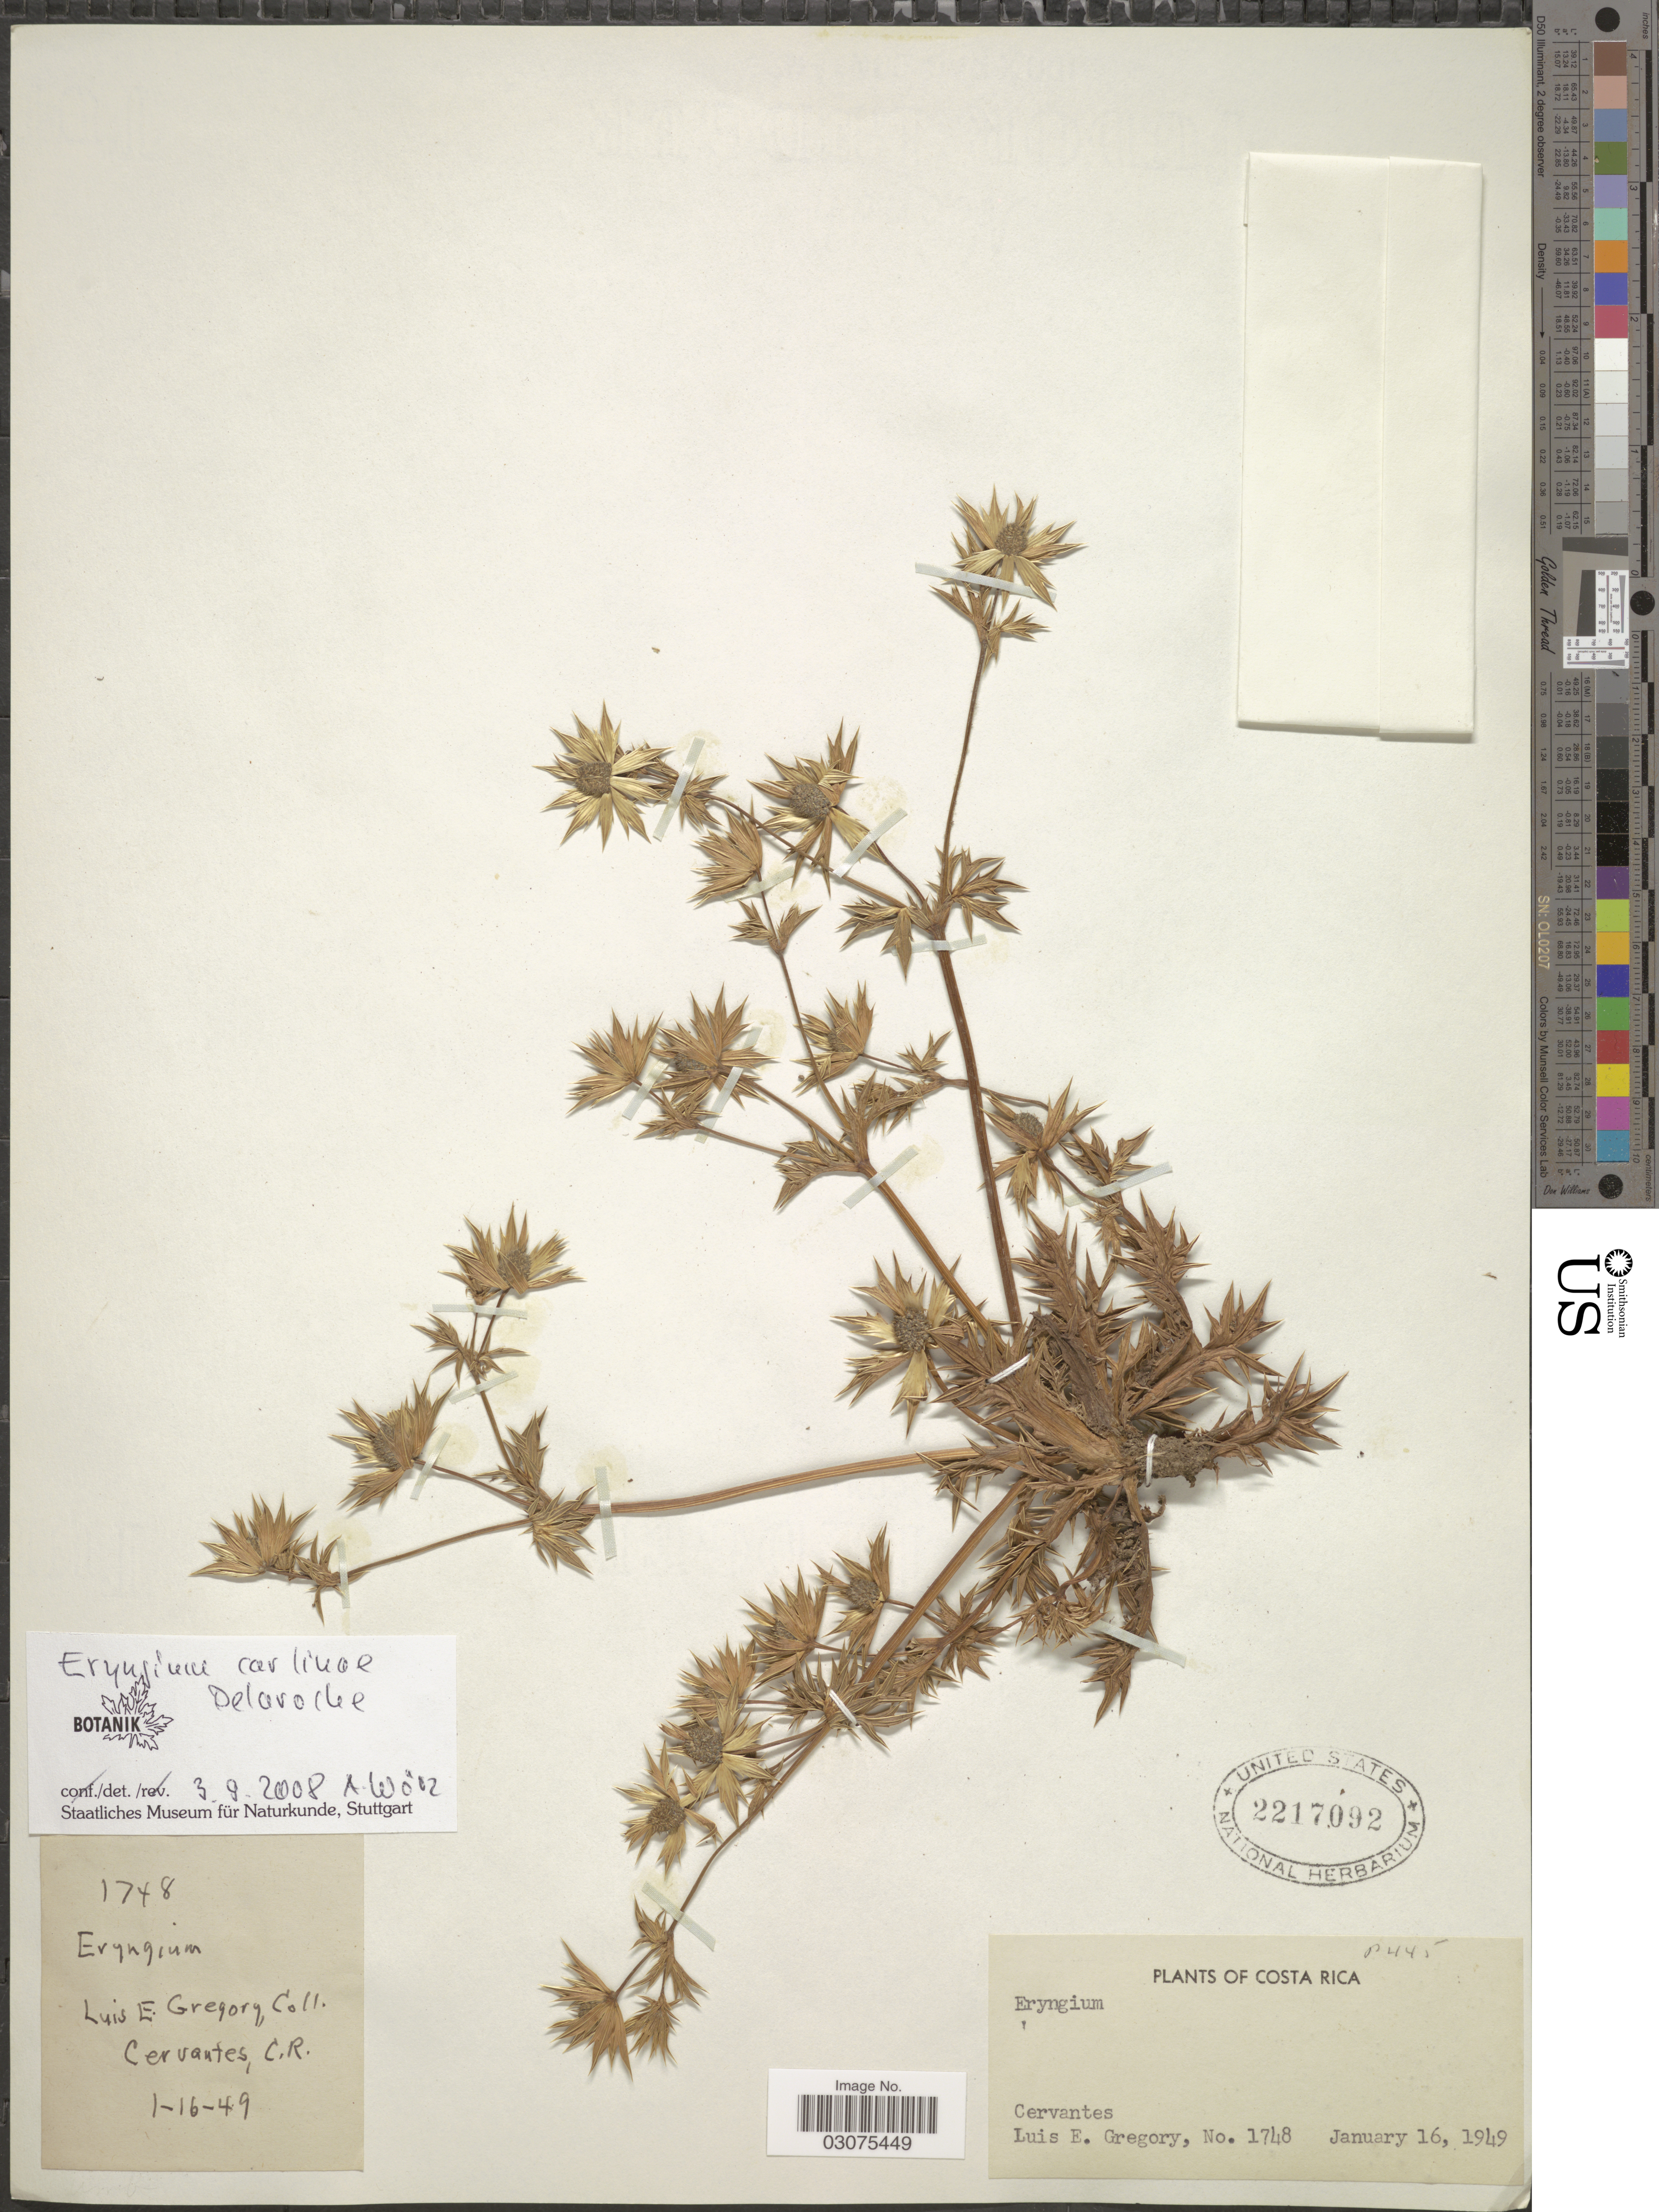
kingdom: Plantae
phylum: Tracheophyta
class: Magnoliopsida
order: Apiales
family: Apiaceae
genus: Eryngium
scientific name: Eryngium carlinae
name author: F. Delaroche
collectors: L. E. Gregory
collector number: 1748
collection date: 1949-01-16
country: Costa Rica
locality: Cervantes.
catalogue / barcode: US 2217092